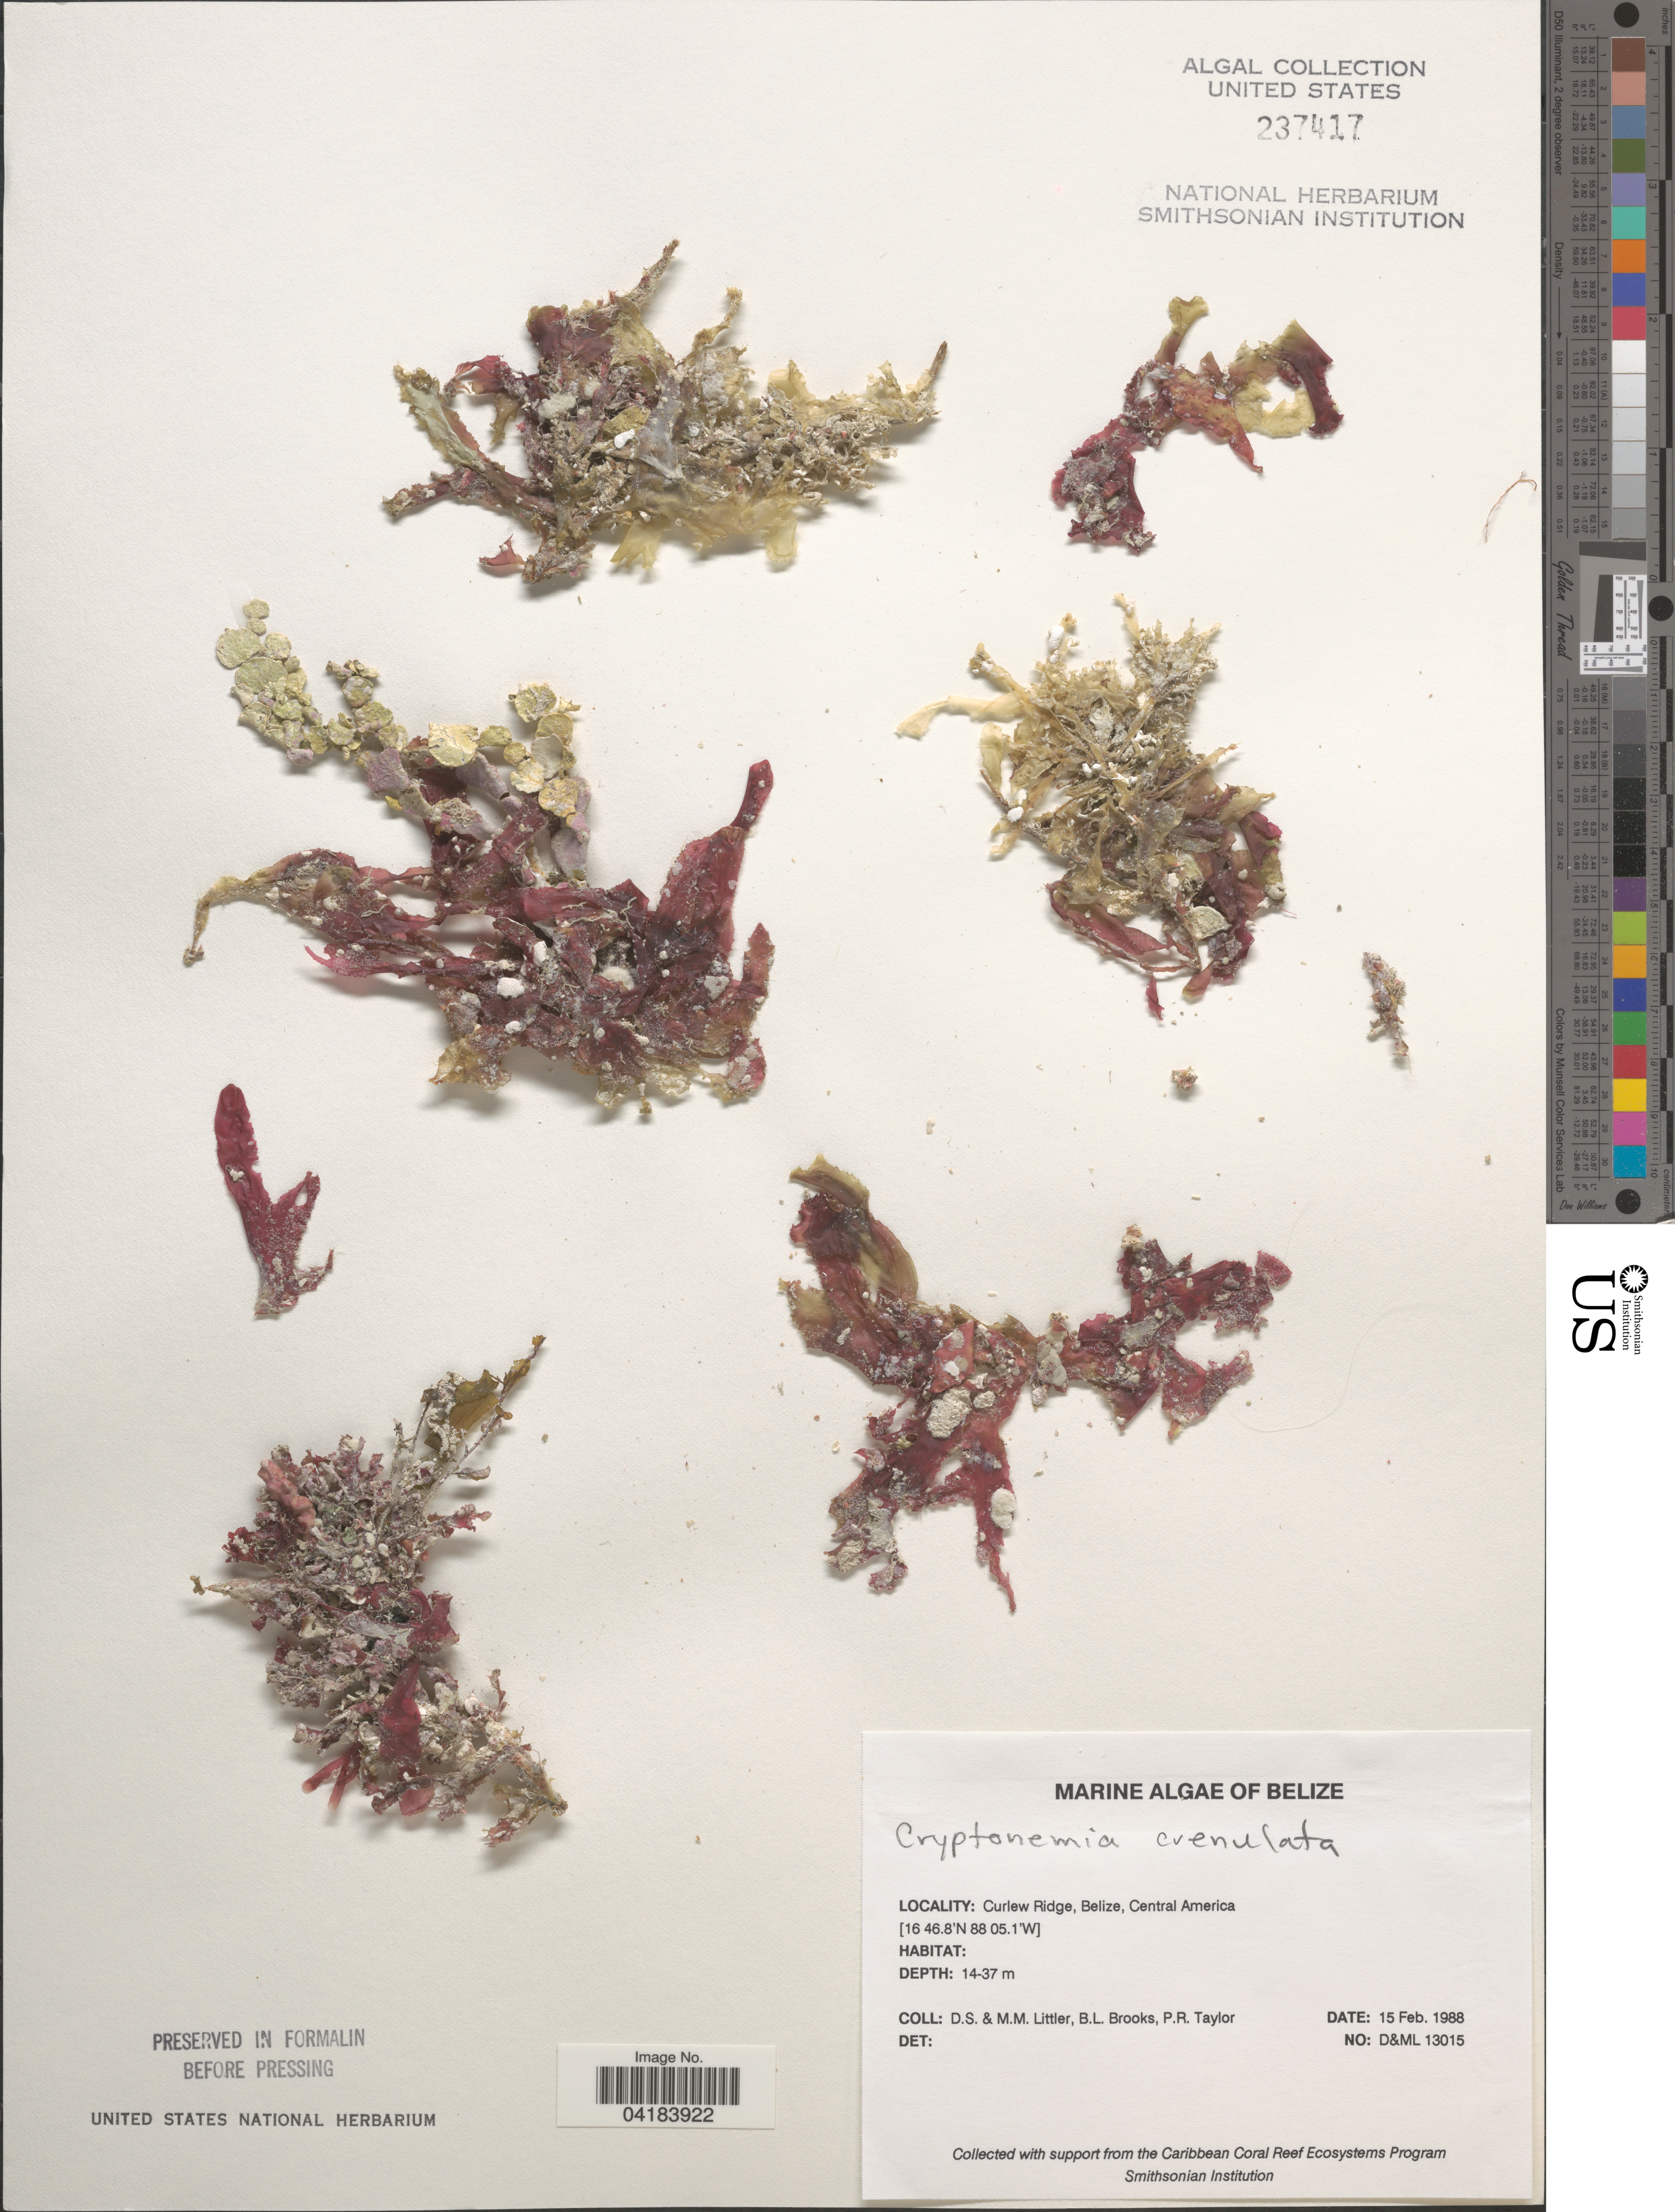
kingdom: Plantae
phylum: Rhodophyta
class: Florideophyceae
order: Halymeniales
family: Halymeniaceae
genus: Cryptonemia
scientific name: Cryptonemia crenulata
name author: (J. Agardh) J. Agardh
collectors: D. S. Littler, B. Brooks & P. R. Taylor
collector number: D&ML13015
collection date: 1988-02-15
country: Belize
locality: Curlew Ridge.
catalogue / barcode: US 237417